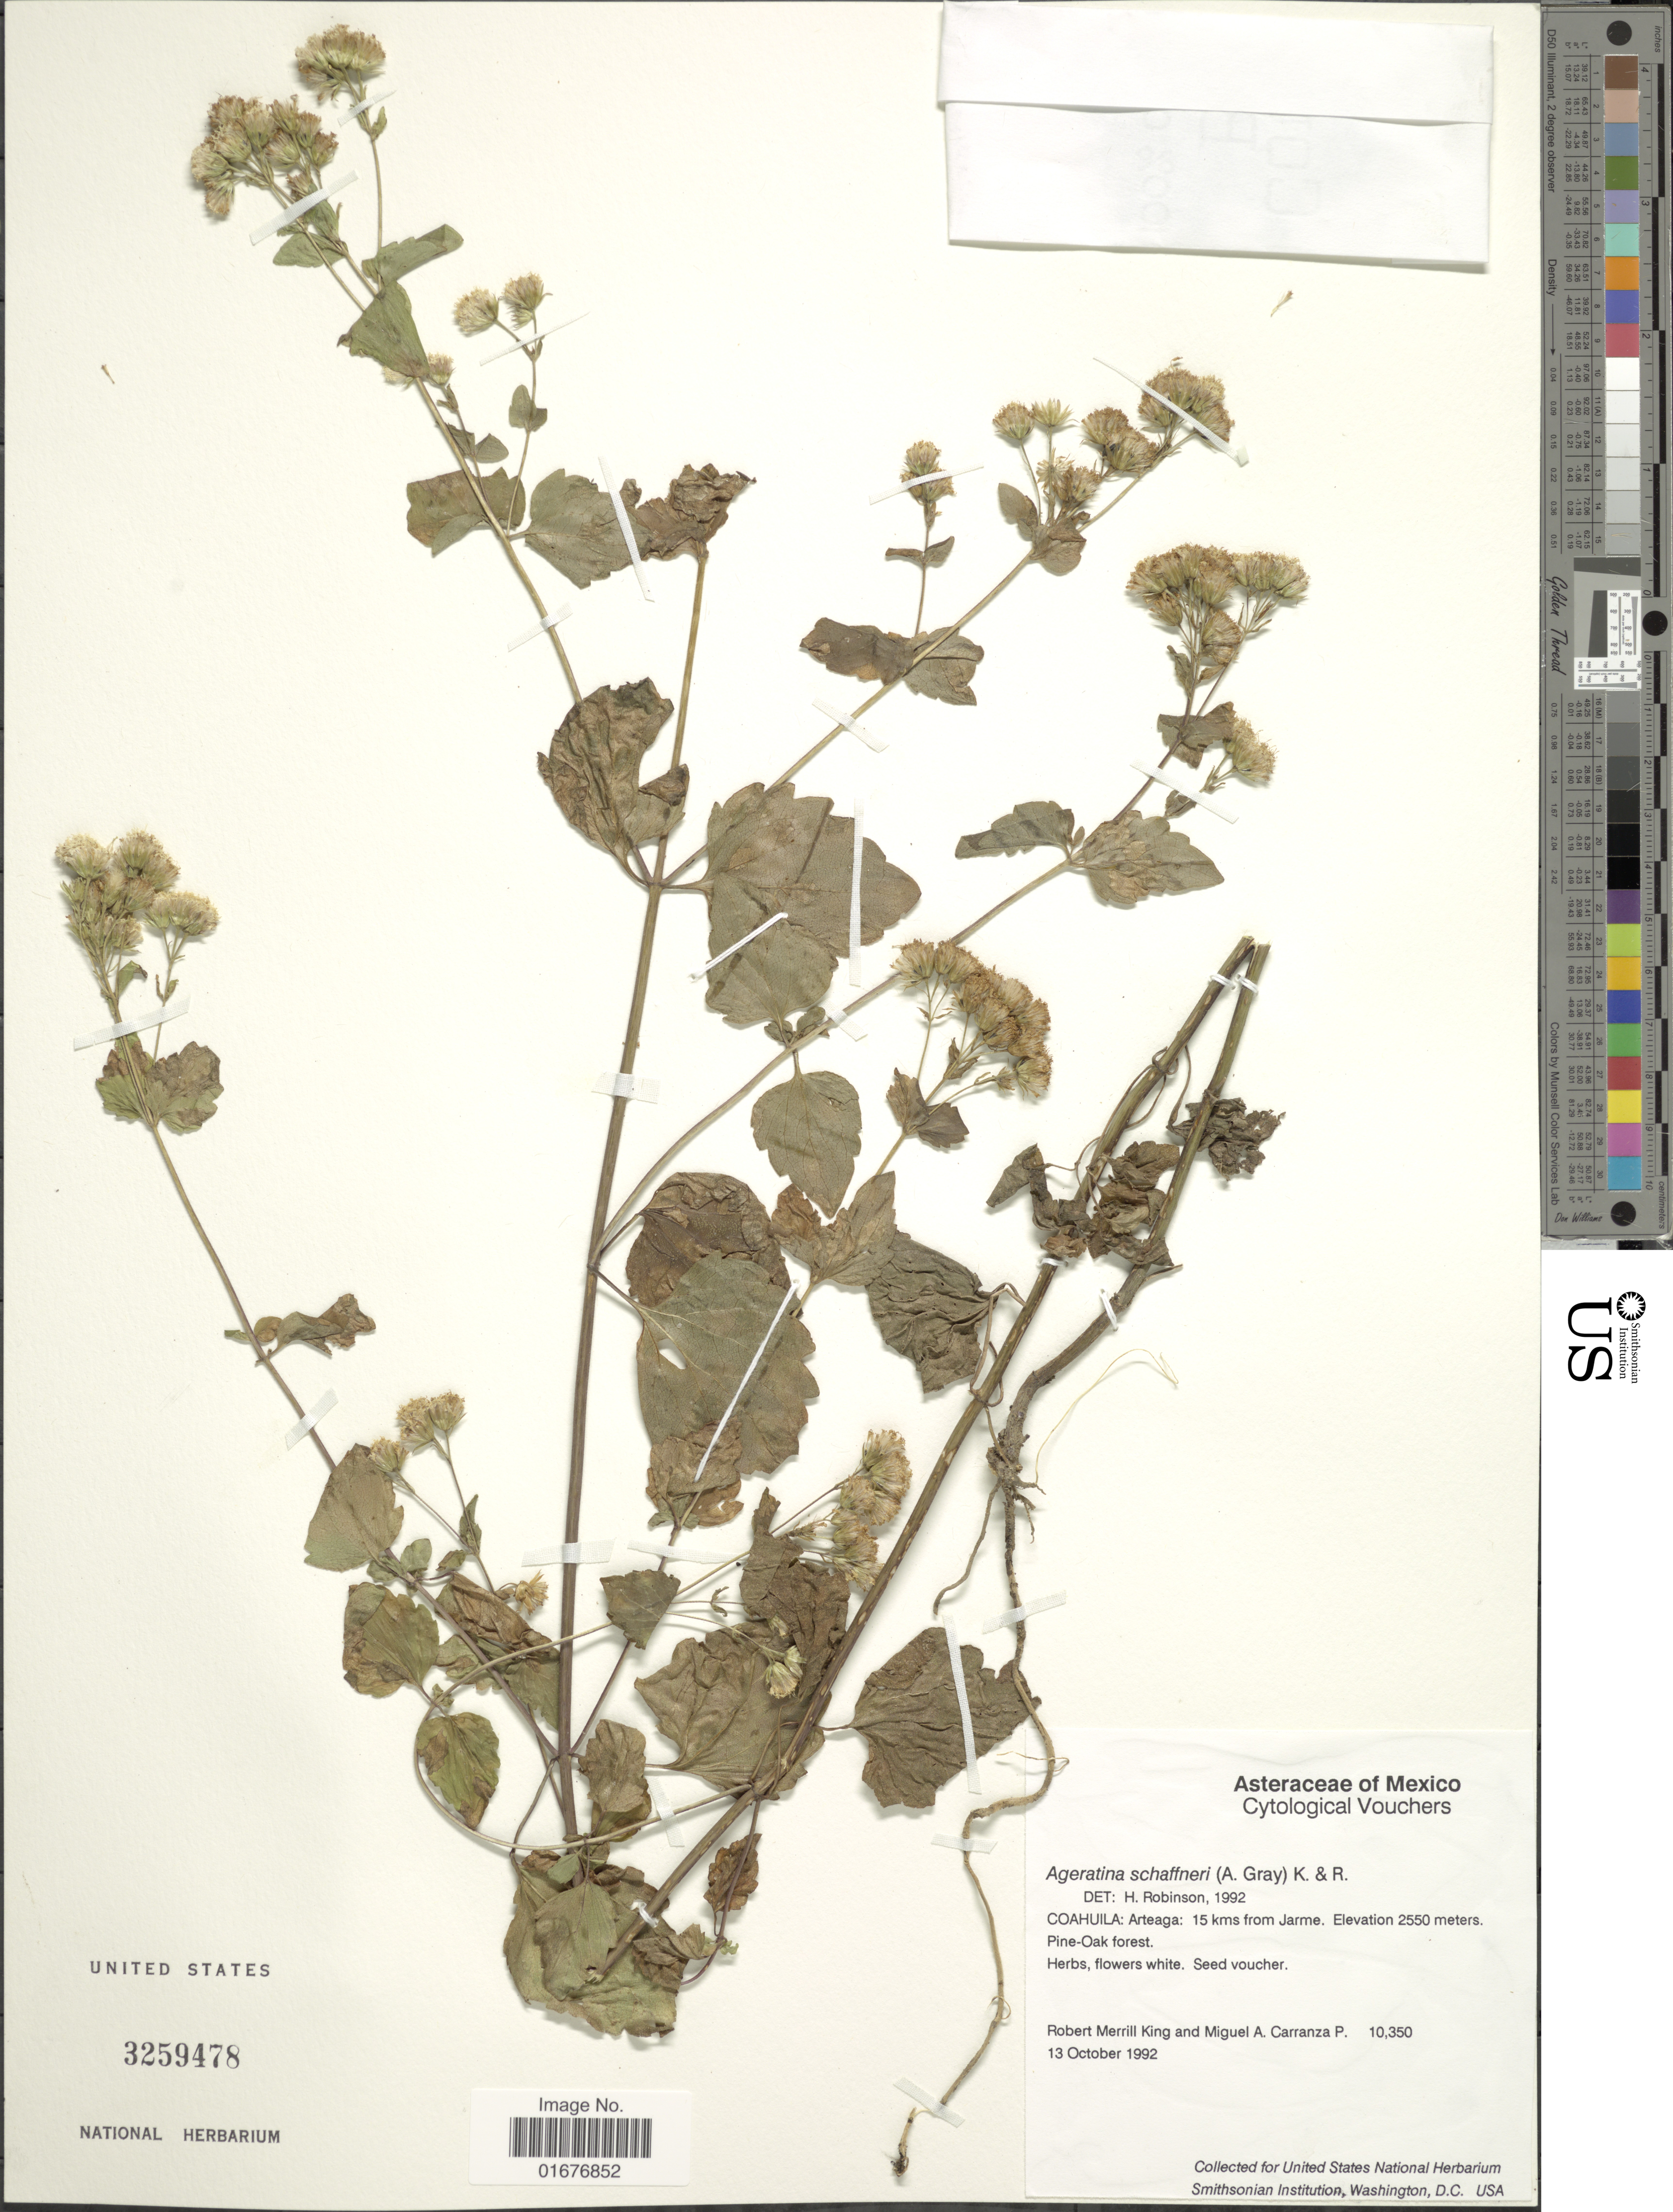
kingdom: Plantae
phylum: Tracheophyta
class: Magnoliopsida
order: Asterales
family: Asteraceae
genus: Ageratina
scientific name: Ageratina schaffneri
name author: (Sch. Bip. ex B.L. Rob.) R.M. King & H. Rob.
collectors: R. M. King & M. Carranza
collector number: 10350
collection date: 1992-10-13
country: Mexico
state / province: Coahuila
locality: Coahuila: Arteaga: 15 kms from Jarme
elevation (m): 2550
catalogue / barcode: US 3259478